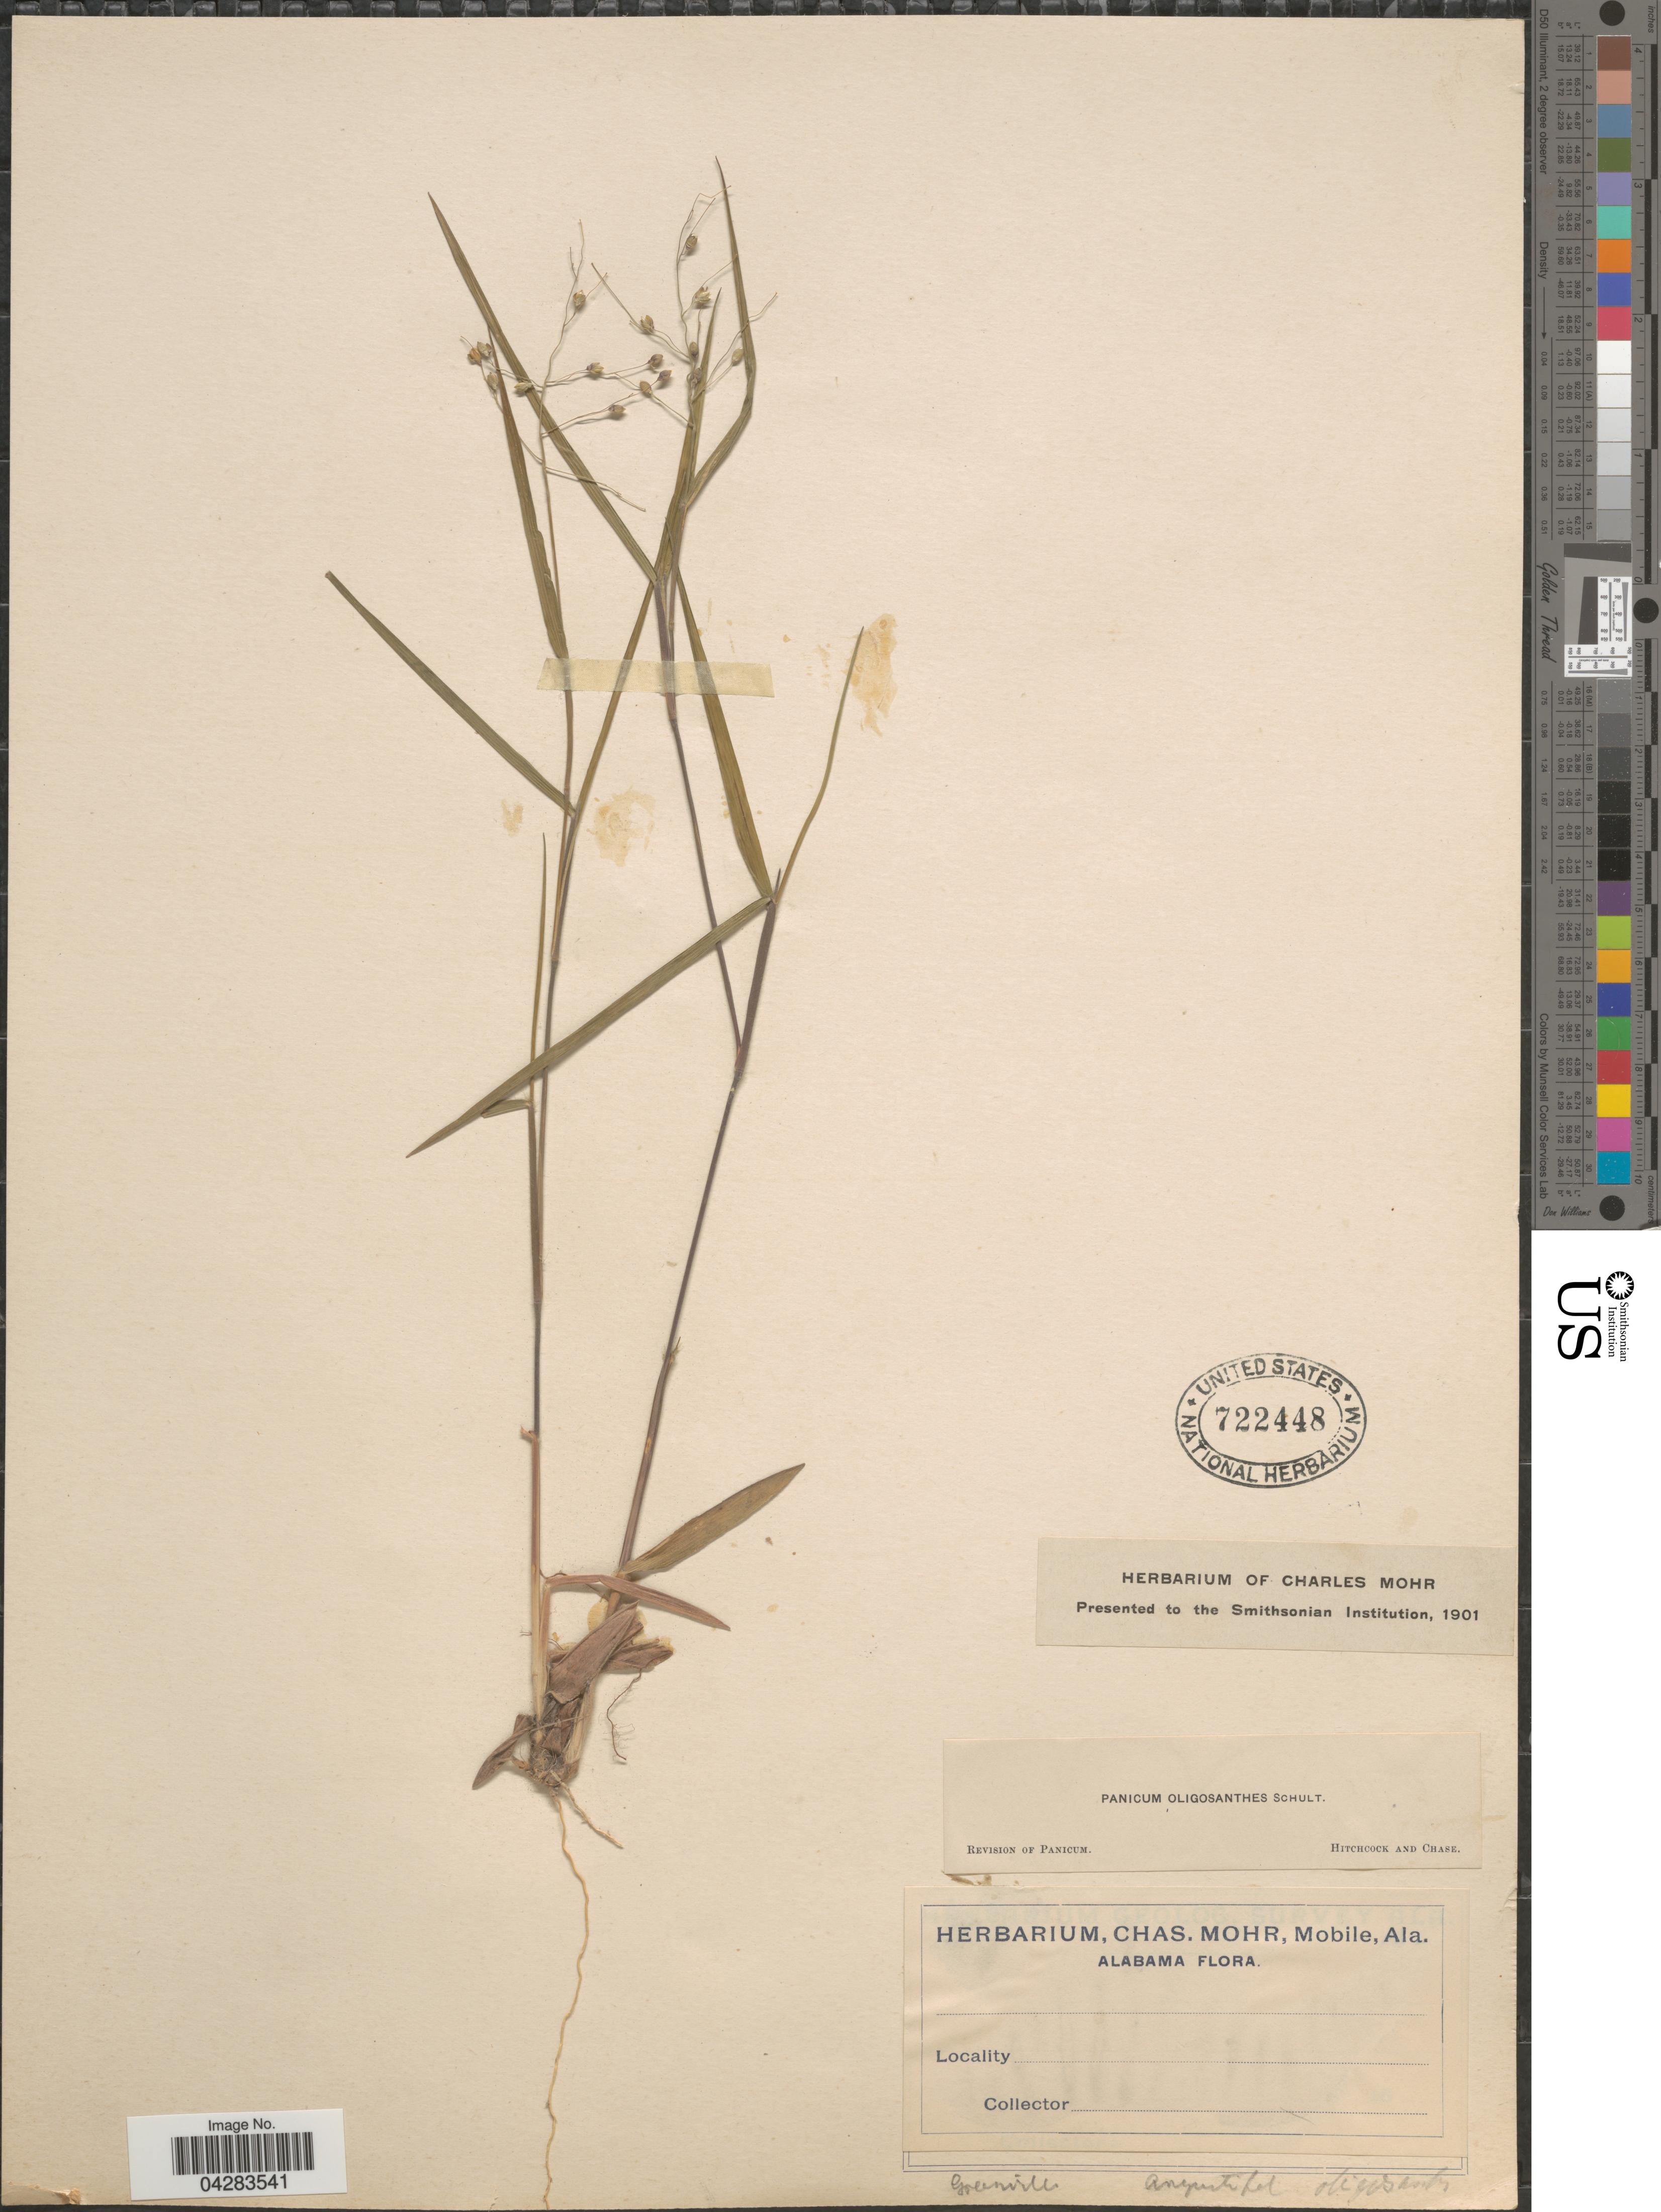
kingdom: Plantae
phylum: Tracheophyta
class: Liliopsida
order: Poales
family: Poaceae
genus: Dichanthelium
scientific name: Dichanthelium oligosanthes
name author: (Schult.) Gould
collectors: ex herb. Charles Mohr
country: United States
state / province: Alabama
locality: Greenville.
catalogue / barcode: US 722448